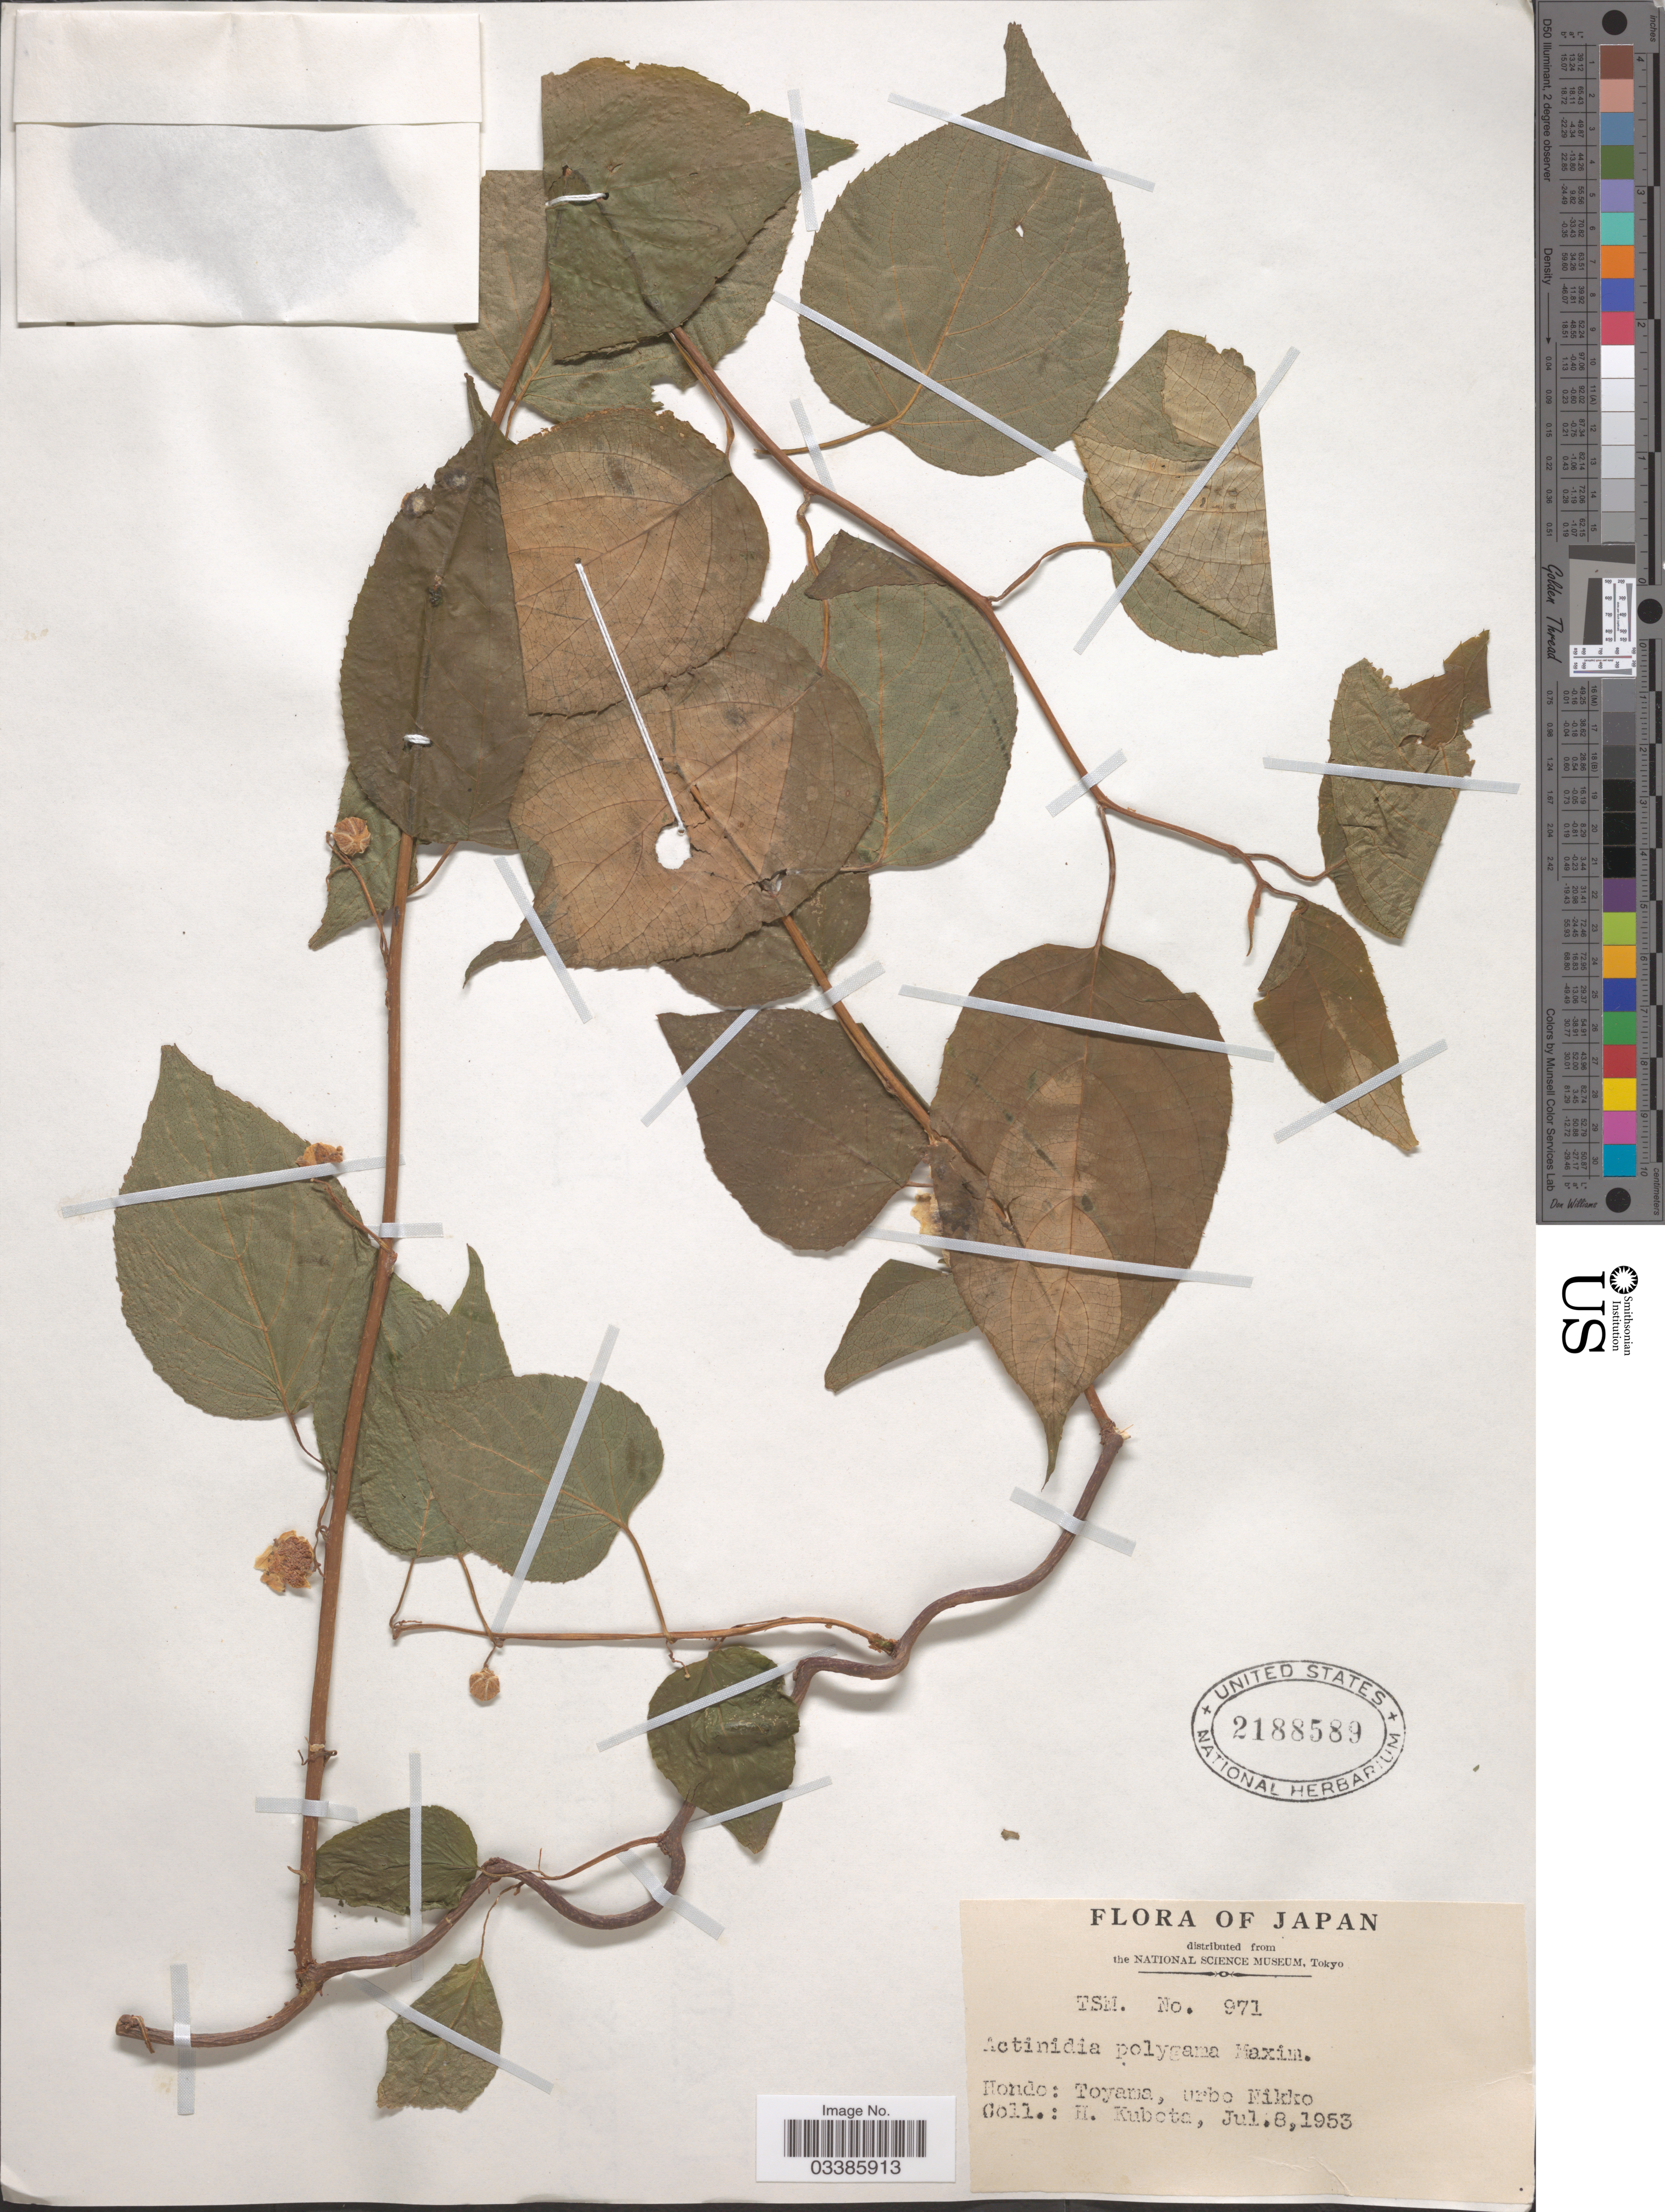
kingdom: Plantae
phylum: Tracheophyta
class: Magnoliopsida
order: Ericales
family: Actinidiaceae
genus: Actinidia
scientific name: Actinidia polygama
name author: (Siebold & Zucc.) Planch. ex Maxim.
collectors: H. Kubota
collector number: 971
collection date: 1953-07-08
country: Japan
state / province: Toyama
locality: Hondo: urbo Nikko.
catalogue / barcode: US 2188589